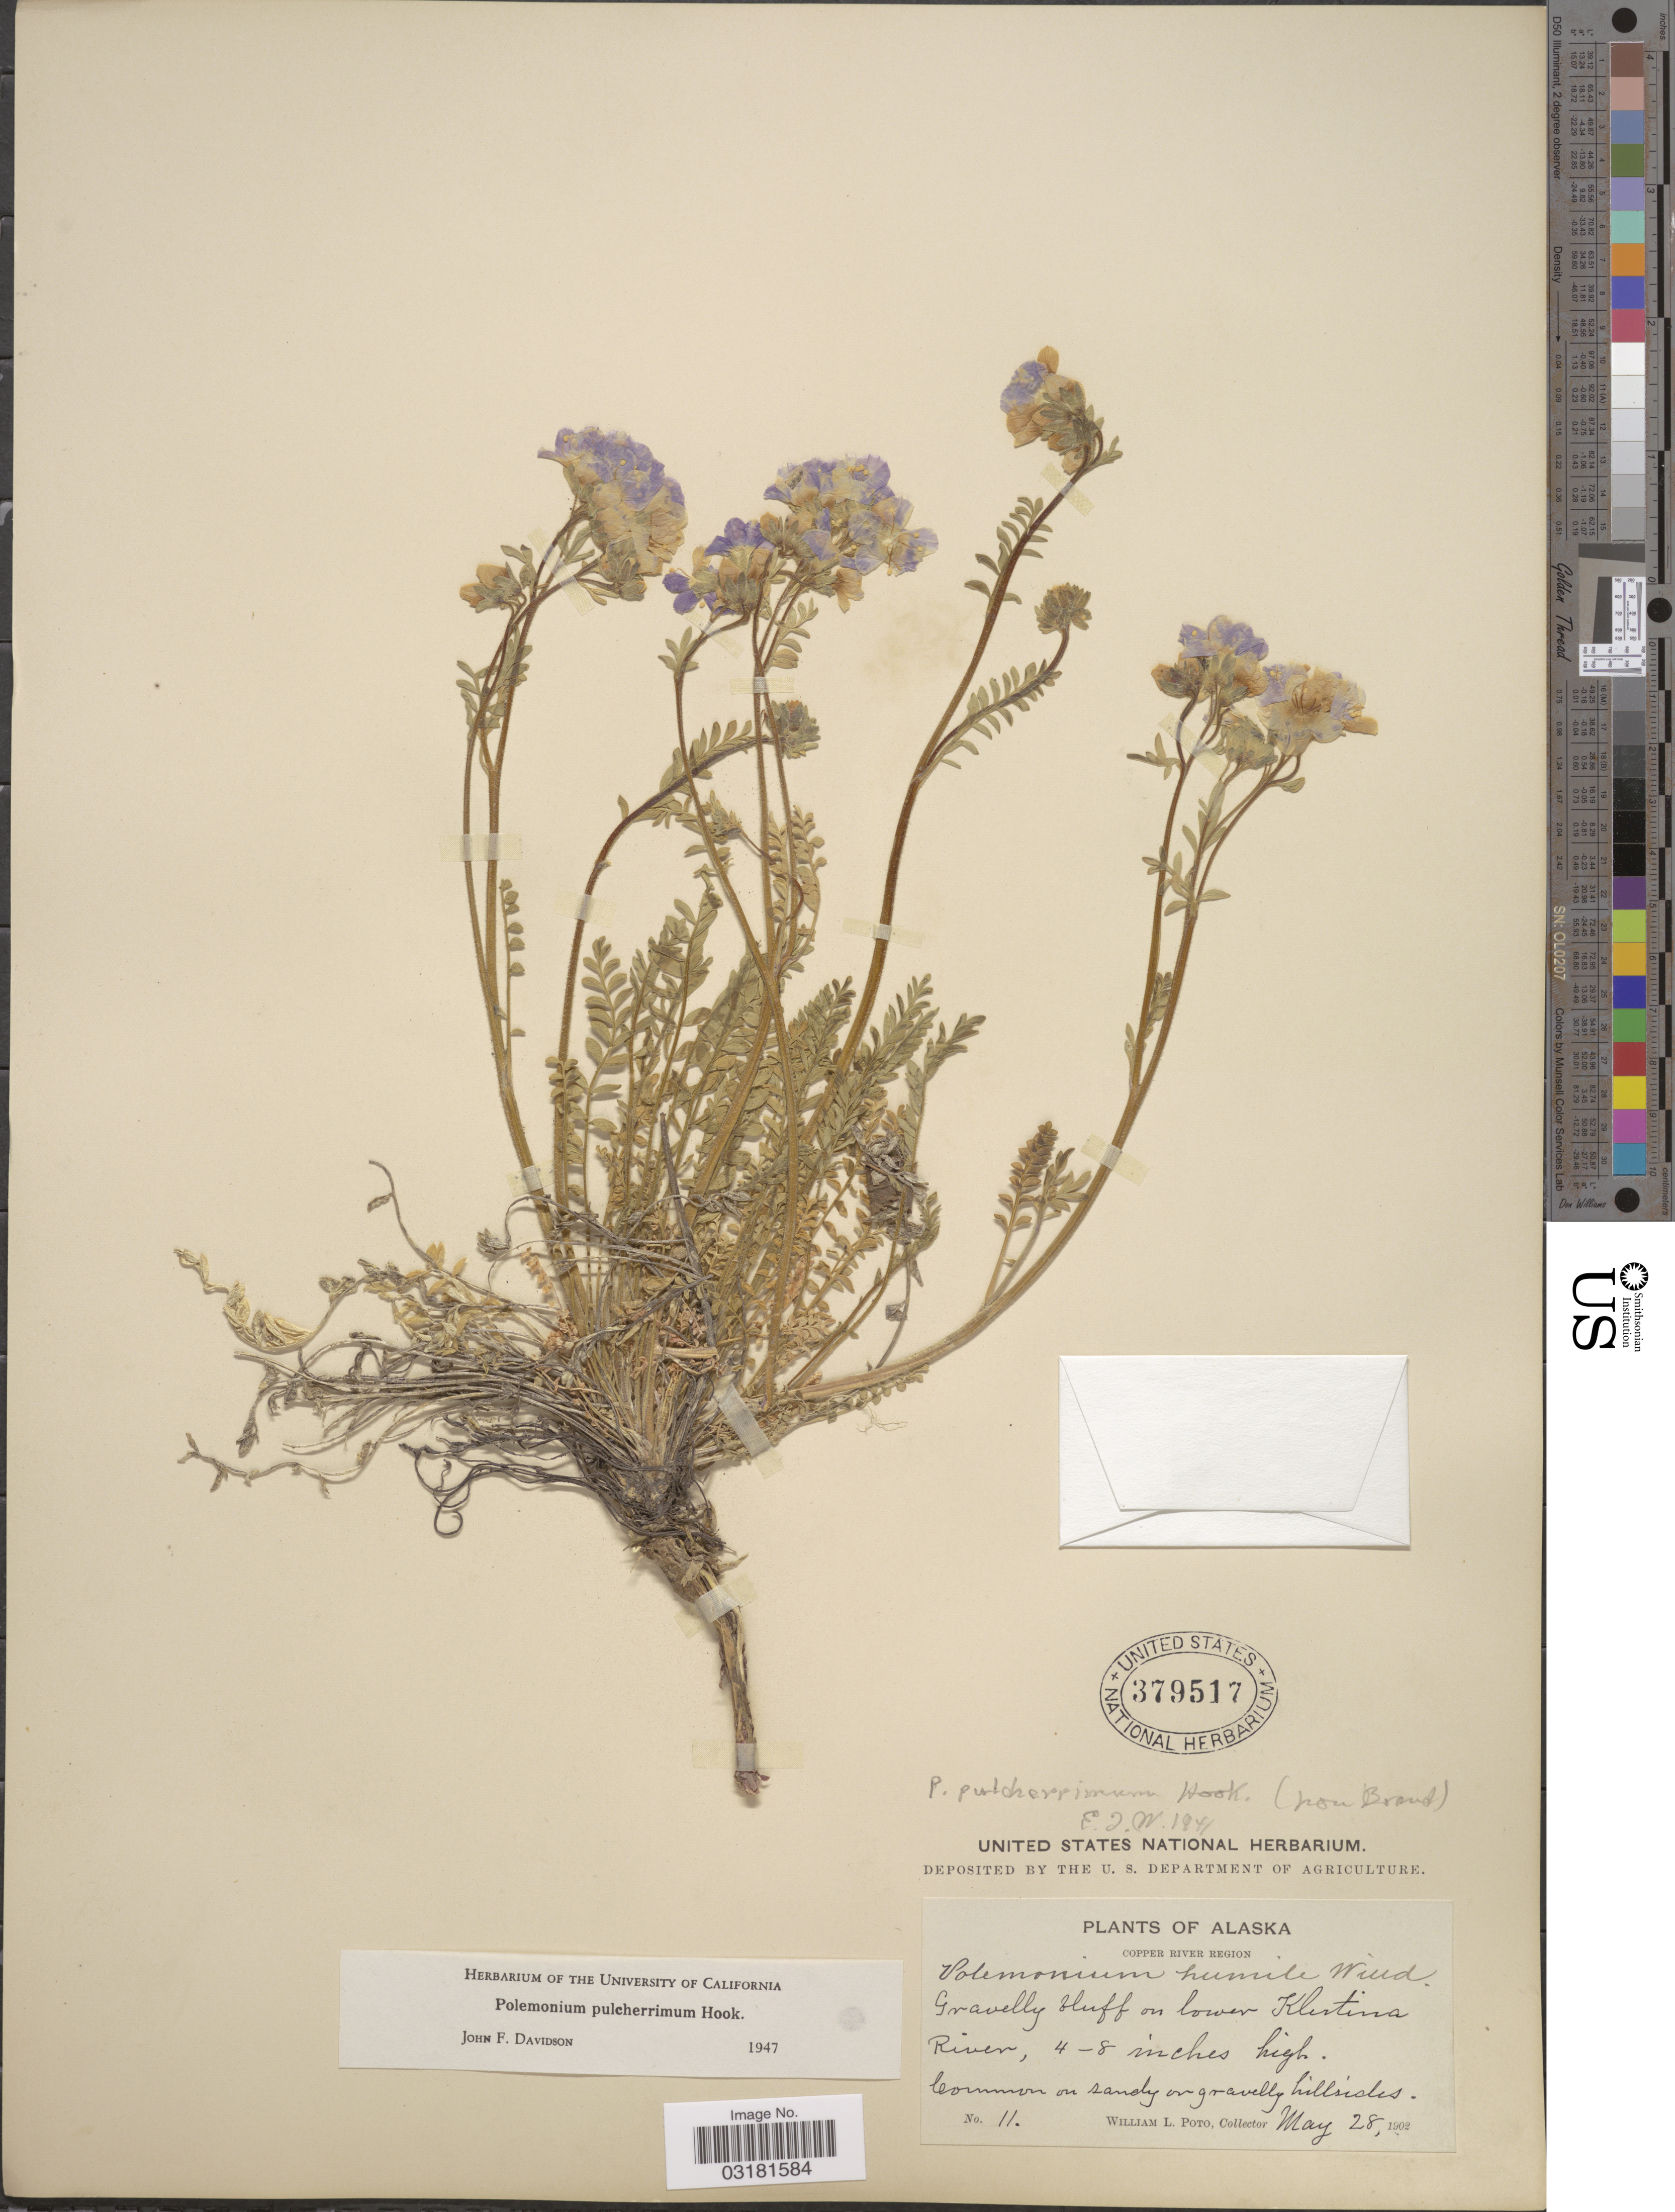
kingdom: Plantae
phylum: Tracheophyta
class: Magnoliopsida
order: Ericales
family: Polemoniaceae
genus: Polemonium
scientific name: Polemonium pulcherrimum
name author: Hook.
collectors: W. Poto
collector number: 11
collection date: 1902-05-28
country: United States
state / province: Alaska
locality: Copper River Region, Gravelly bluff on lower Klutina River.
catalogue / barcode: US 379517